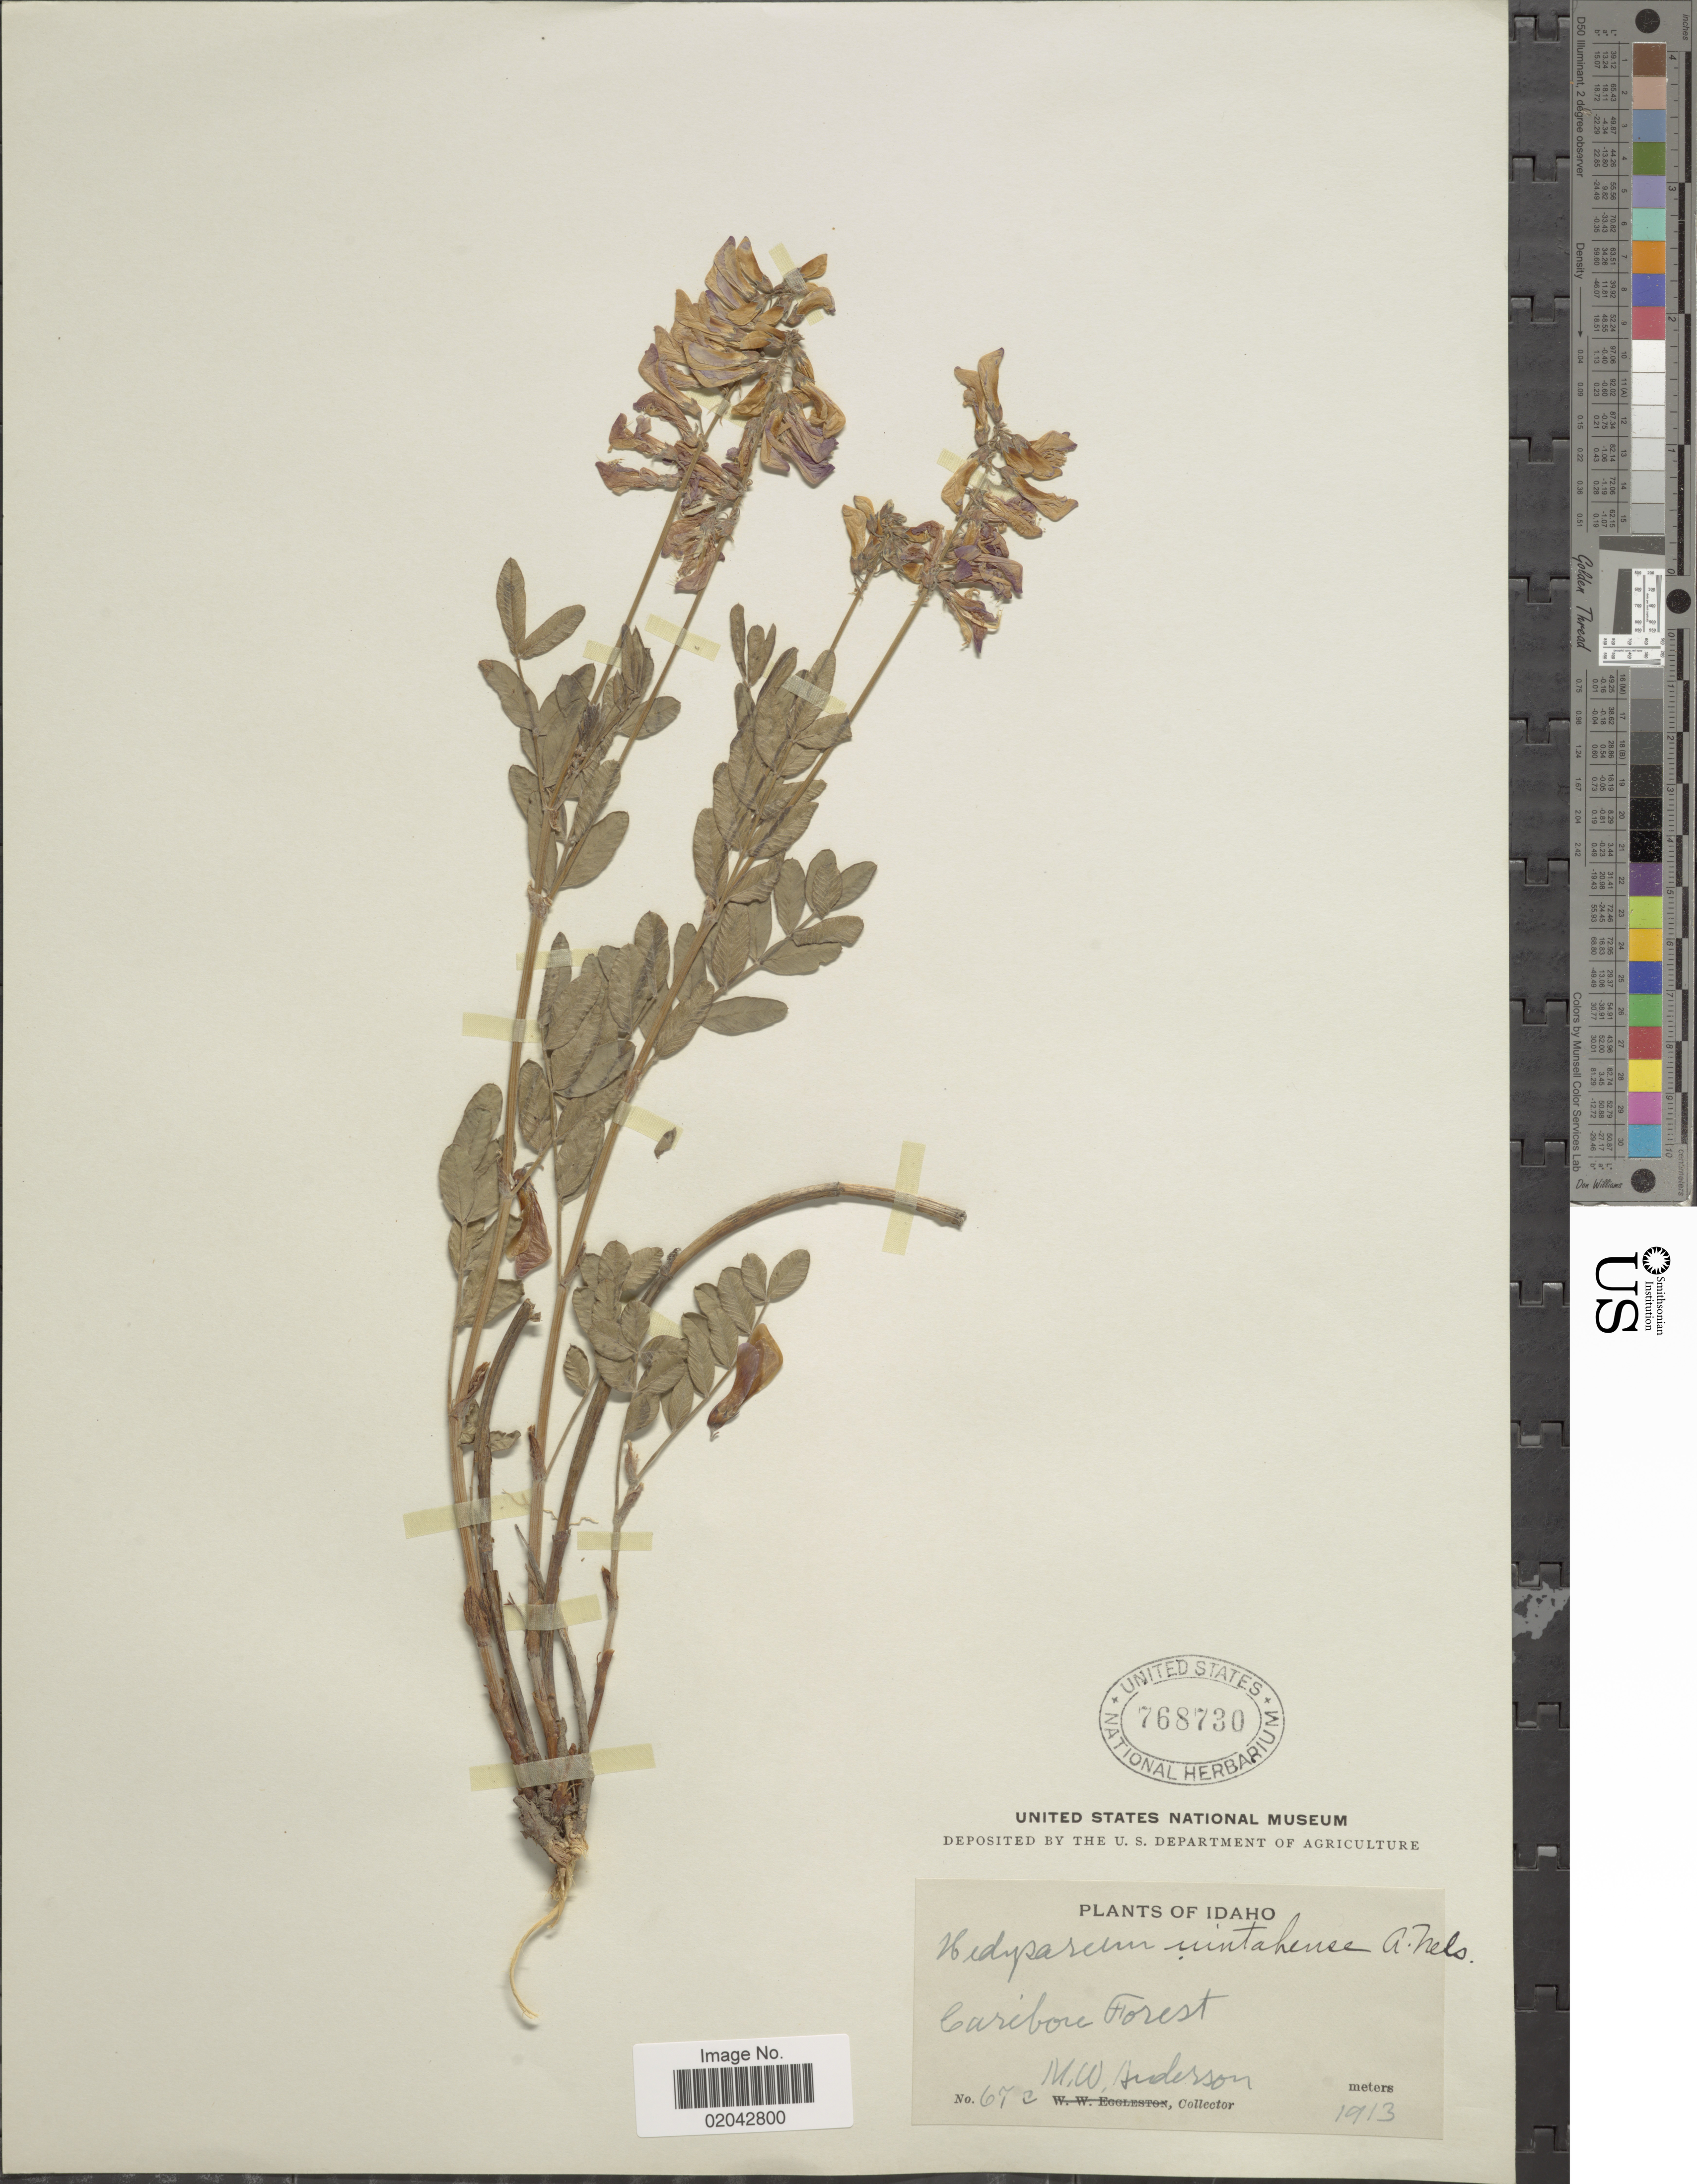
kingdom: Plantae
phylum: Tracheophyta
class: Magnoliopsida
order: Fabales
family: Fabaceae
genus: Hedysarum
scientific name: Hedysarum uintahense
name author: A. Nelson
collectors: M. Anderson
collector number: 67c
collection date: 1913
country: United States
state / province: Idaho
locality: Caribore Forest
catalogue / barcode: US 768730